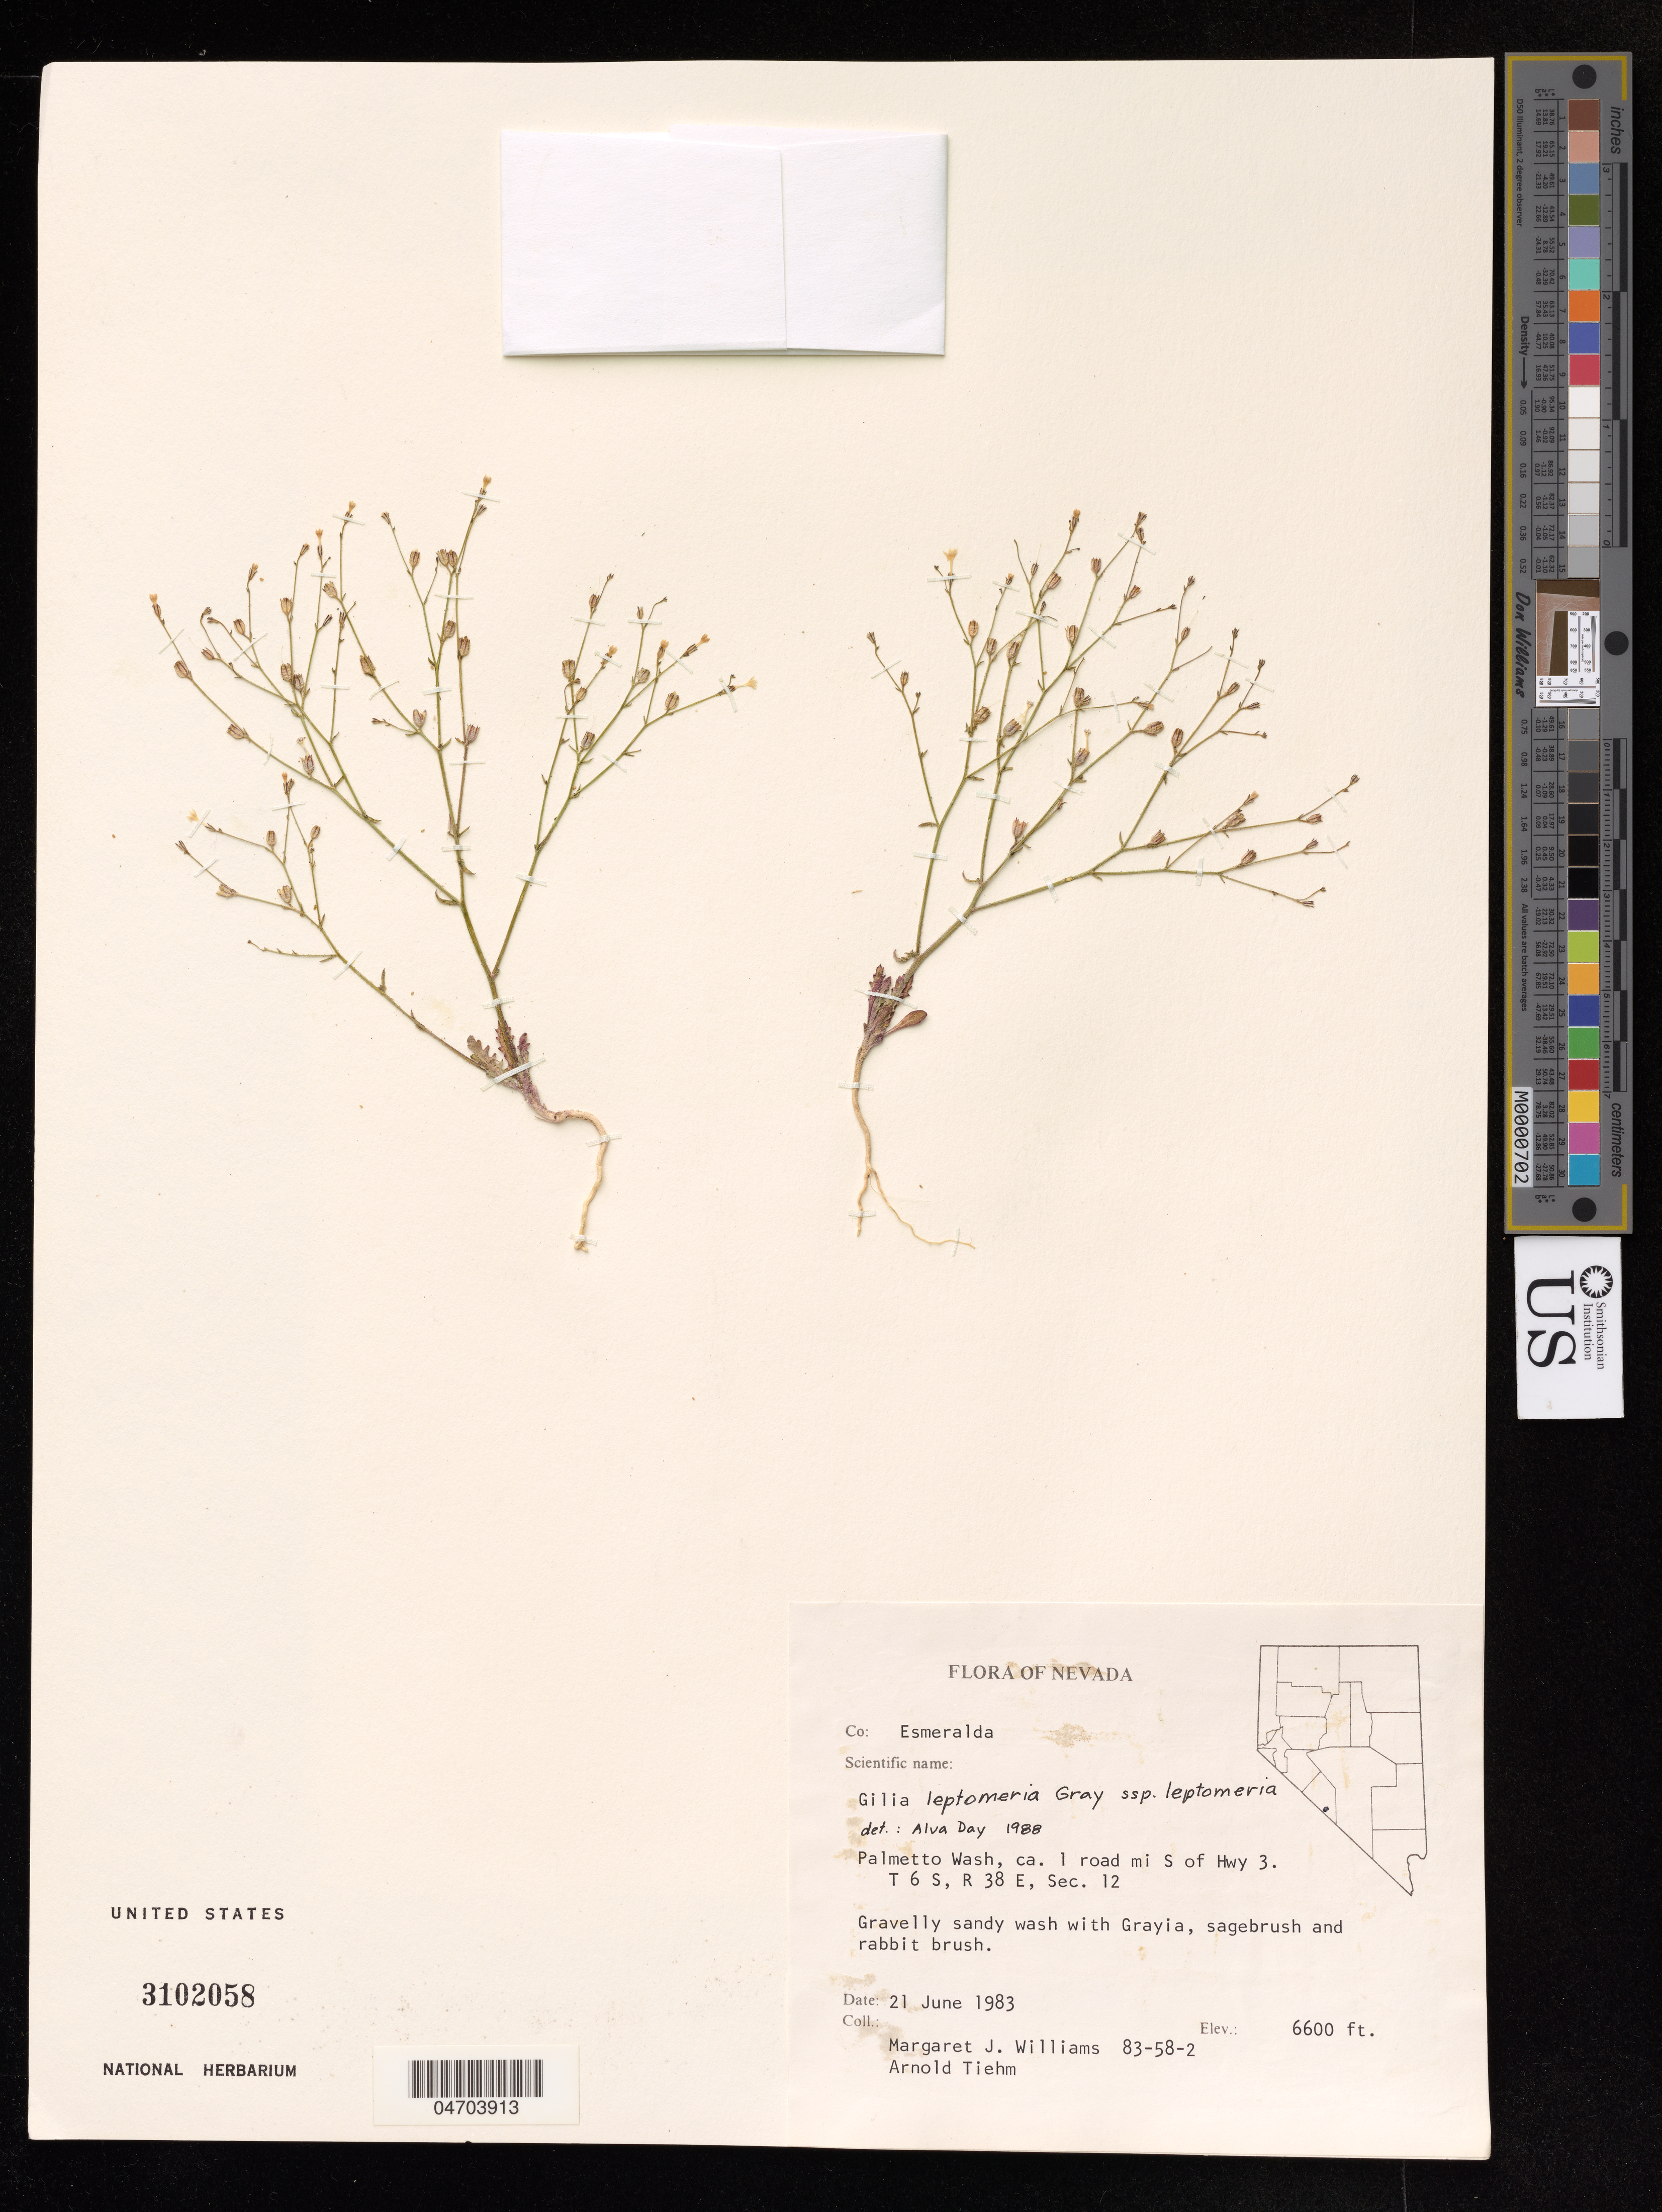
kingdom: Plantae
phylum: Tracheophyta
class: Magnoliopsida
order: Ericales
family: Polemoniaceae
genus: Gilia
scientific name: Gilia leptomeria subsp. leptomeria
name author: A. Gray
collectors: A. Tiehm & M. Williams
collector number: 83-58-2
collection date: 1983-06-21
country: United States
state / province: Nevada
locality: Esmeralda, Palmetto Wash, ca. 1 road mi S of Hwy 3.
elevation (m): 2012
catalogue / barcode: US 3102058